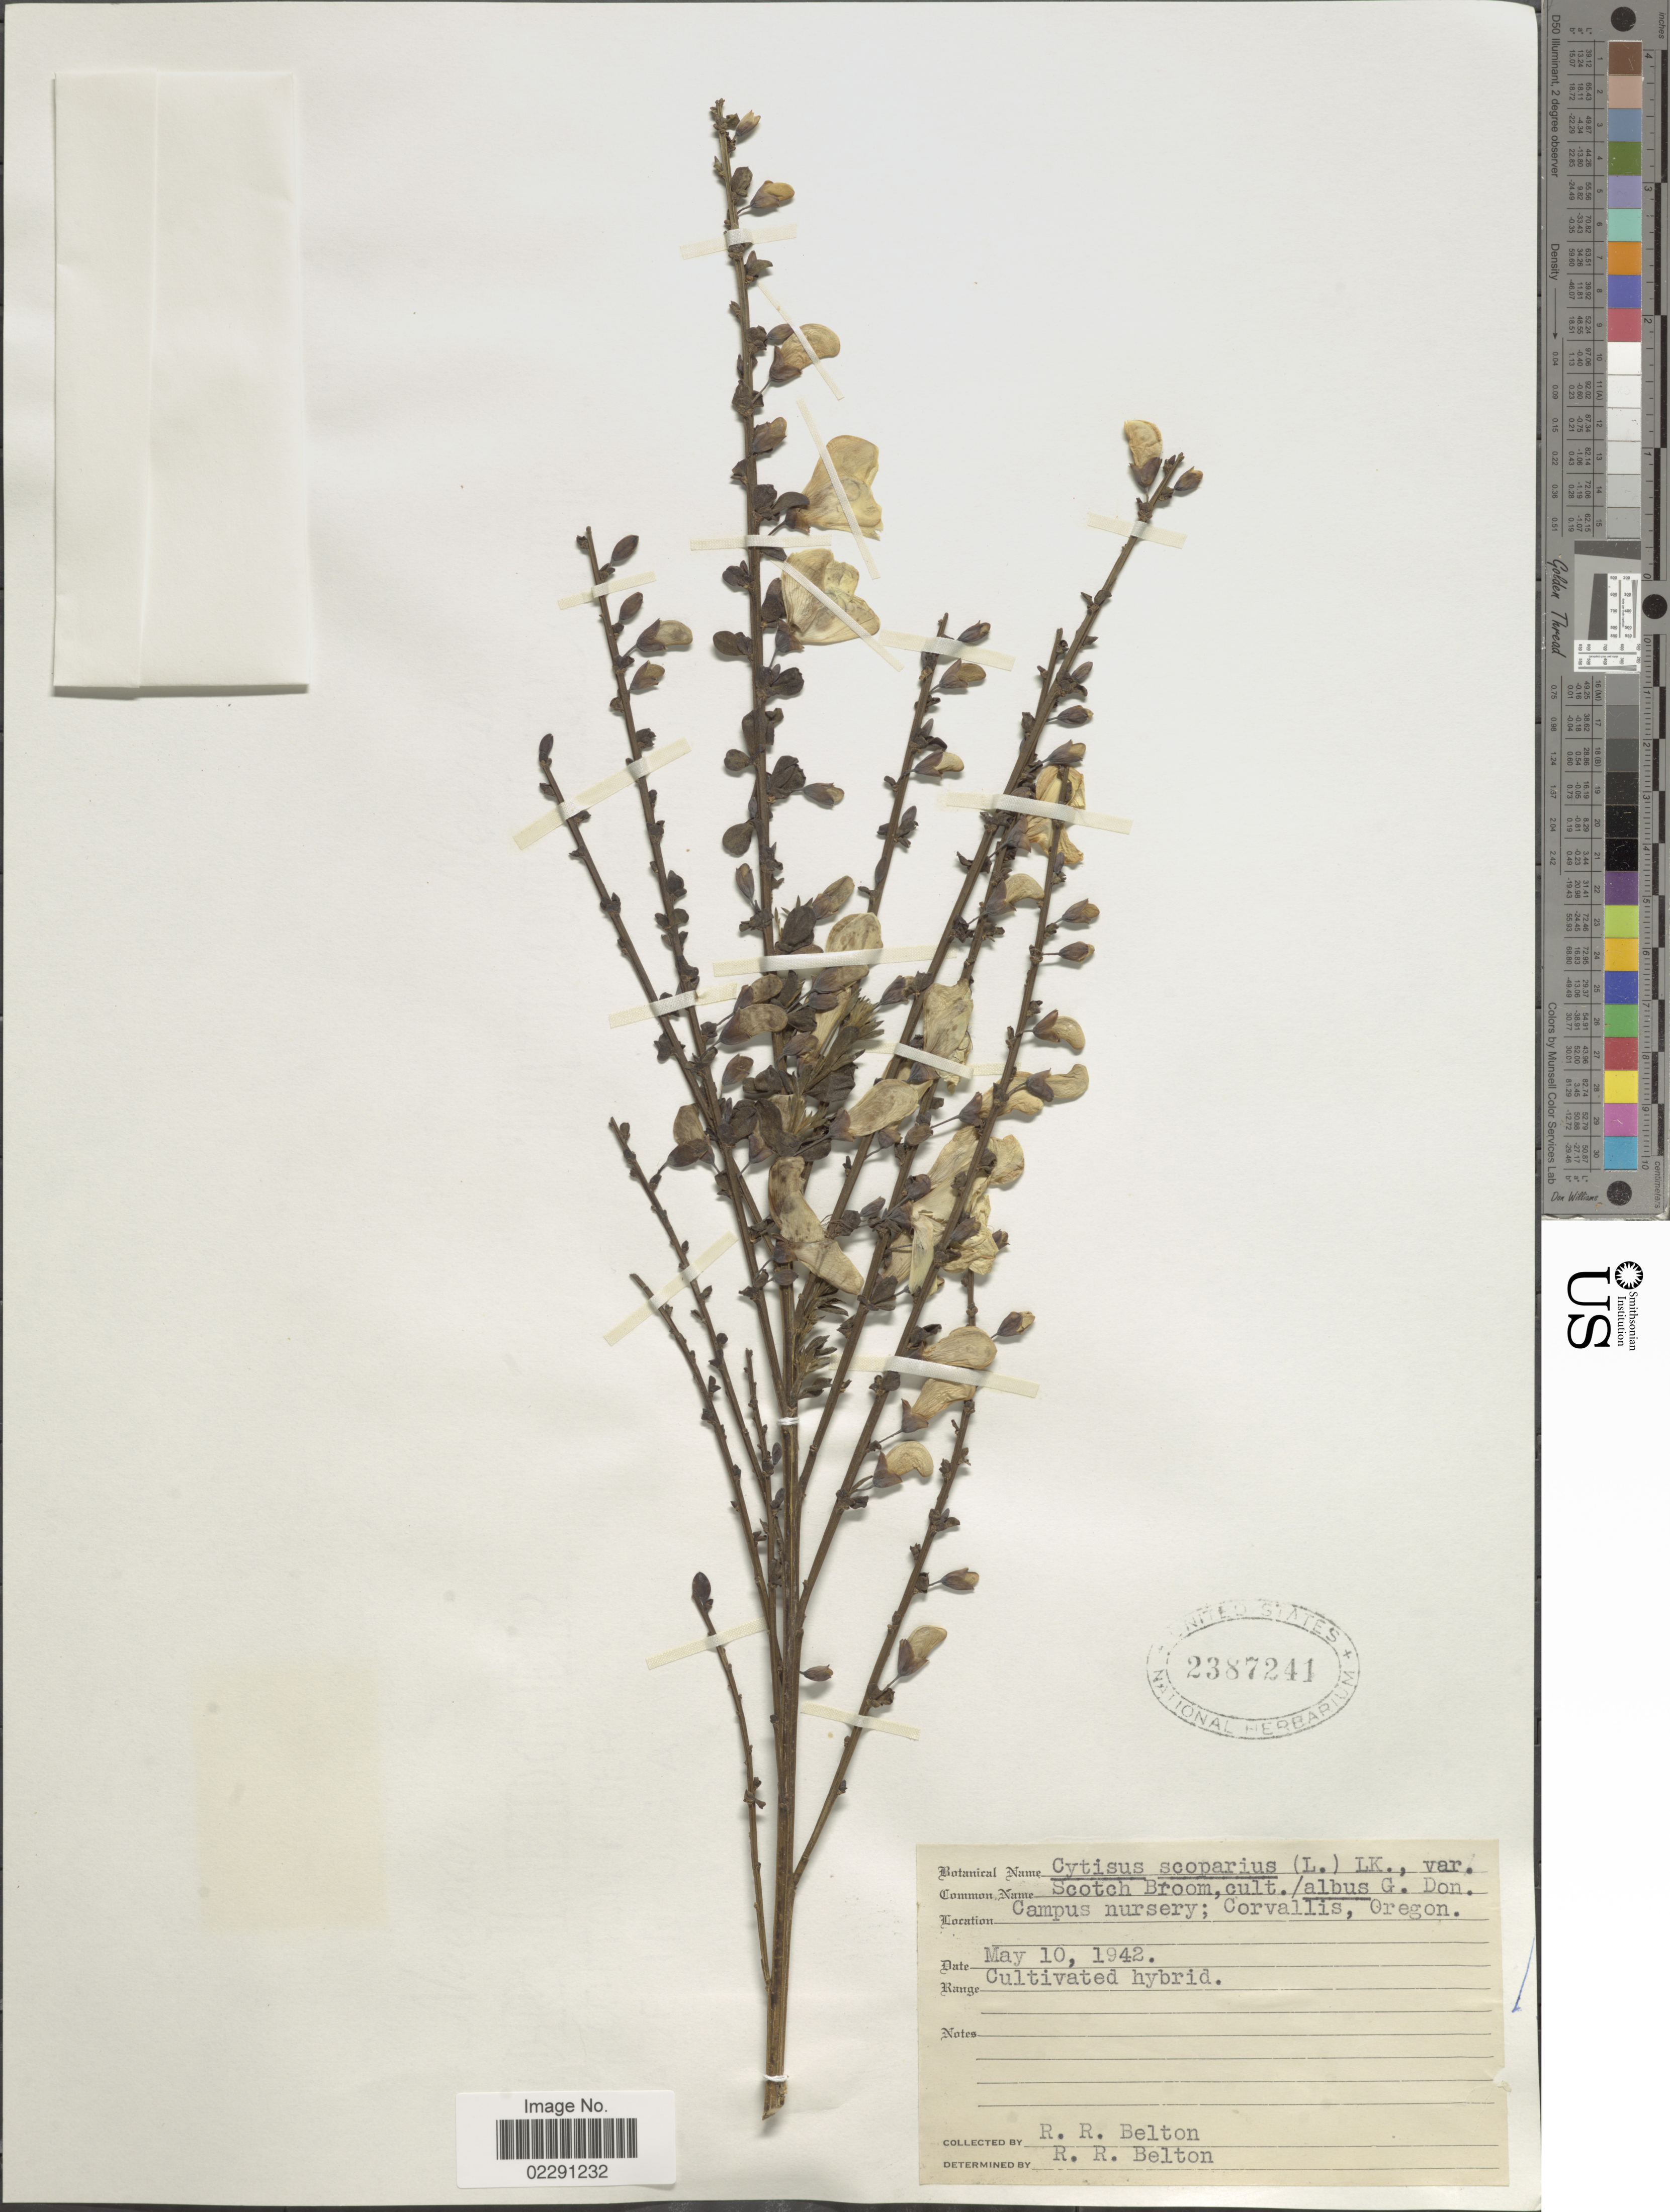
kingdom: Plantae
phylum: Tracheophyta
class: Magnoliopsida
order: Fabales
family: Fabaceae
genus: Cytisus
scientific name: Cytisus scoparius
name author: (L.) Link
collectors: R. Belton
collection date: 1942-05-10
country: United States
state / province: Oregon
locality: Campus nursery; Corvallis, cultivated hybrid.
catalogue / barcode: US 2387241